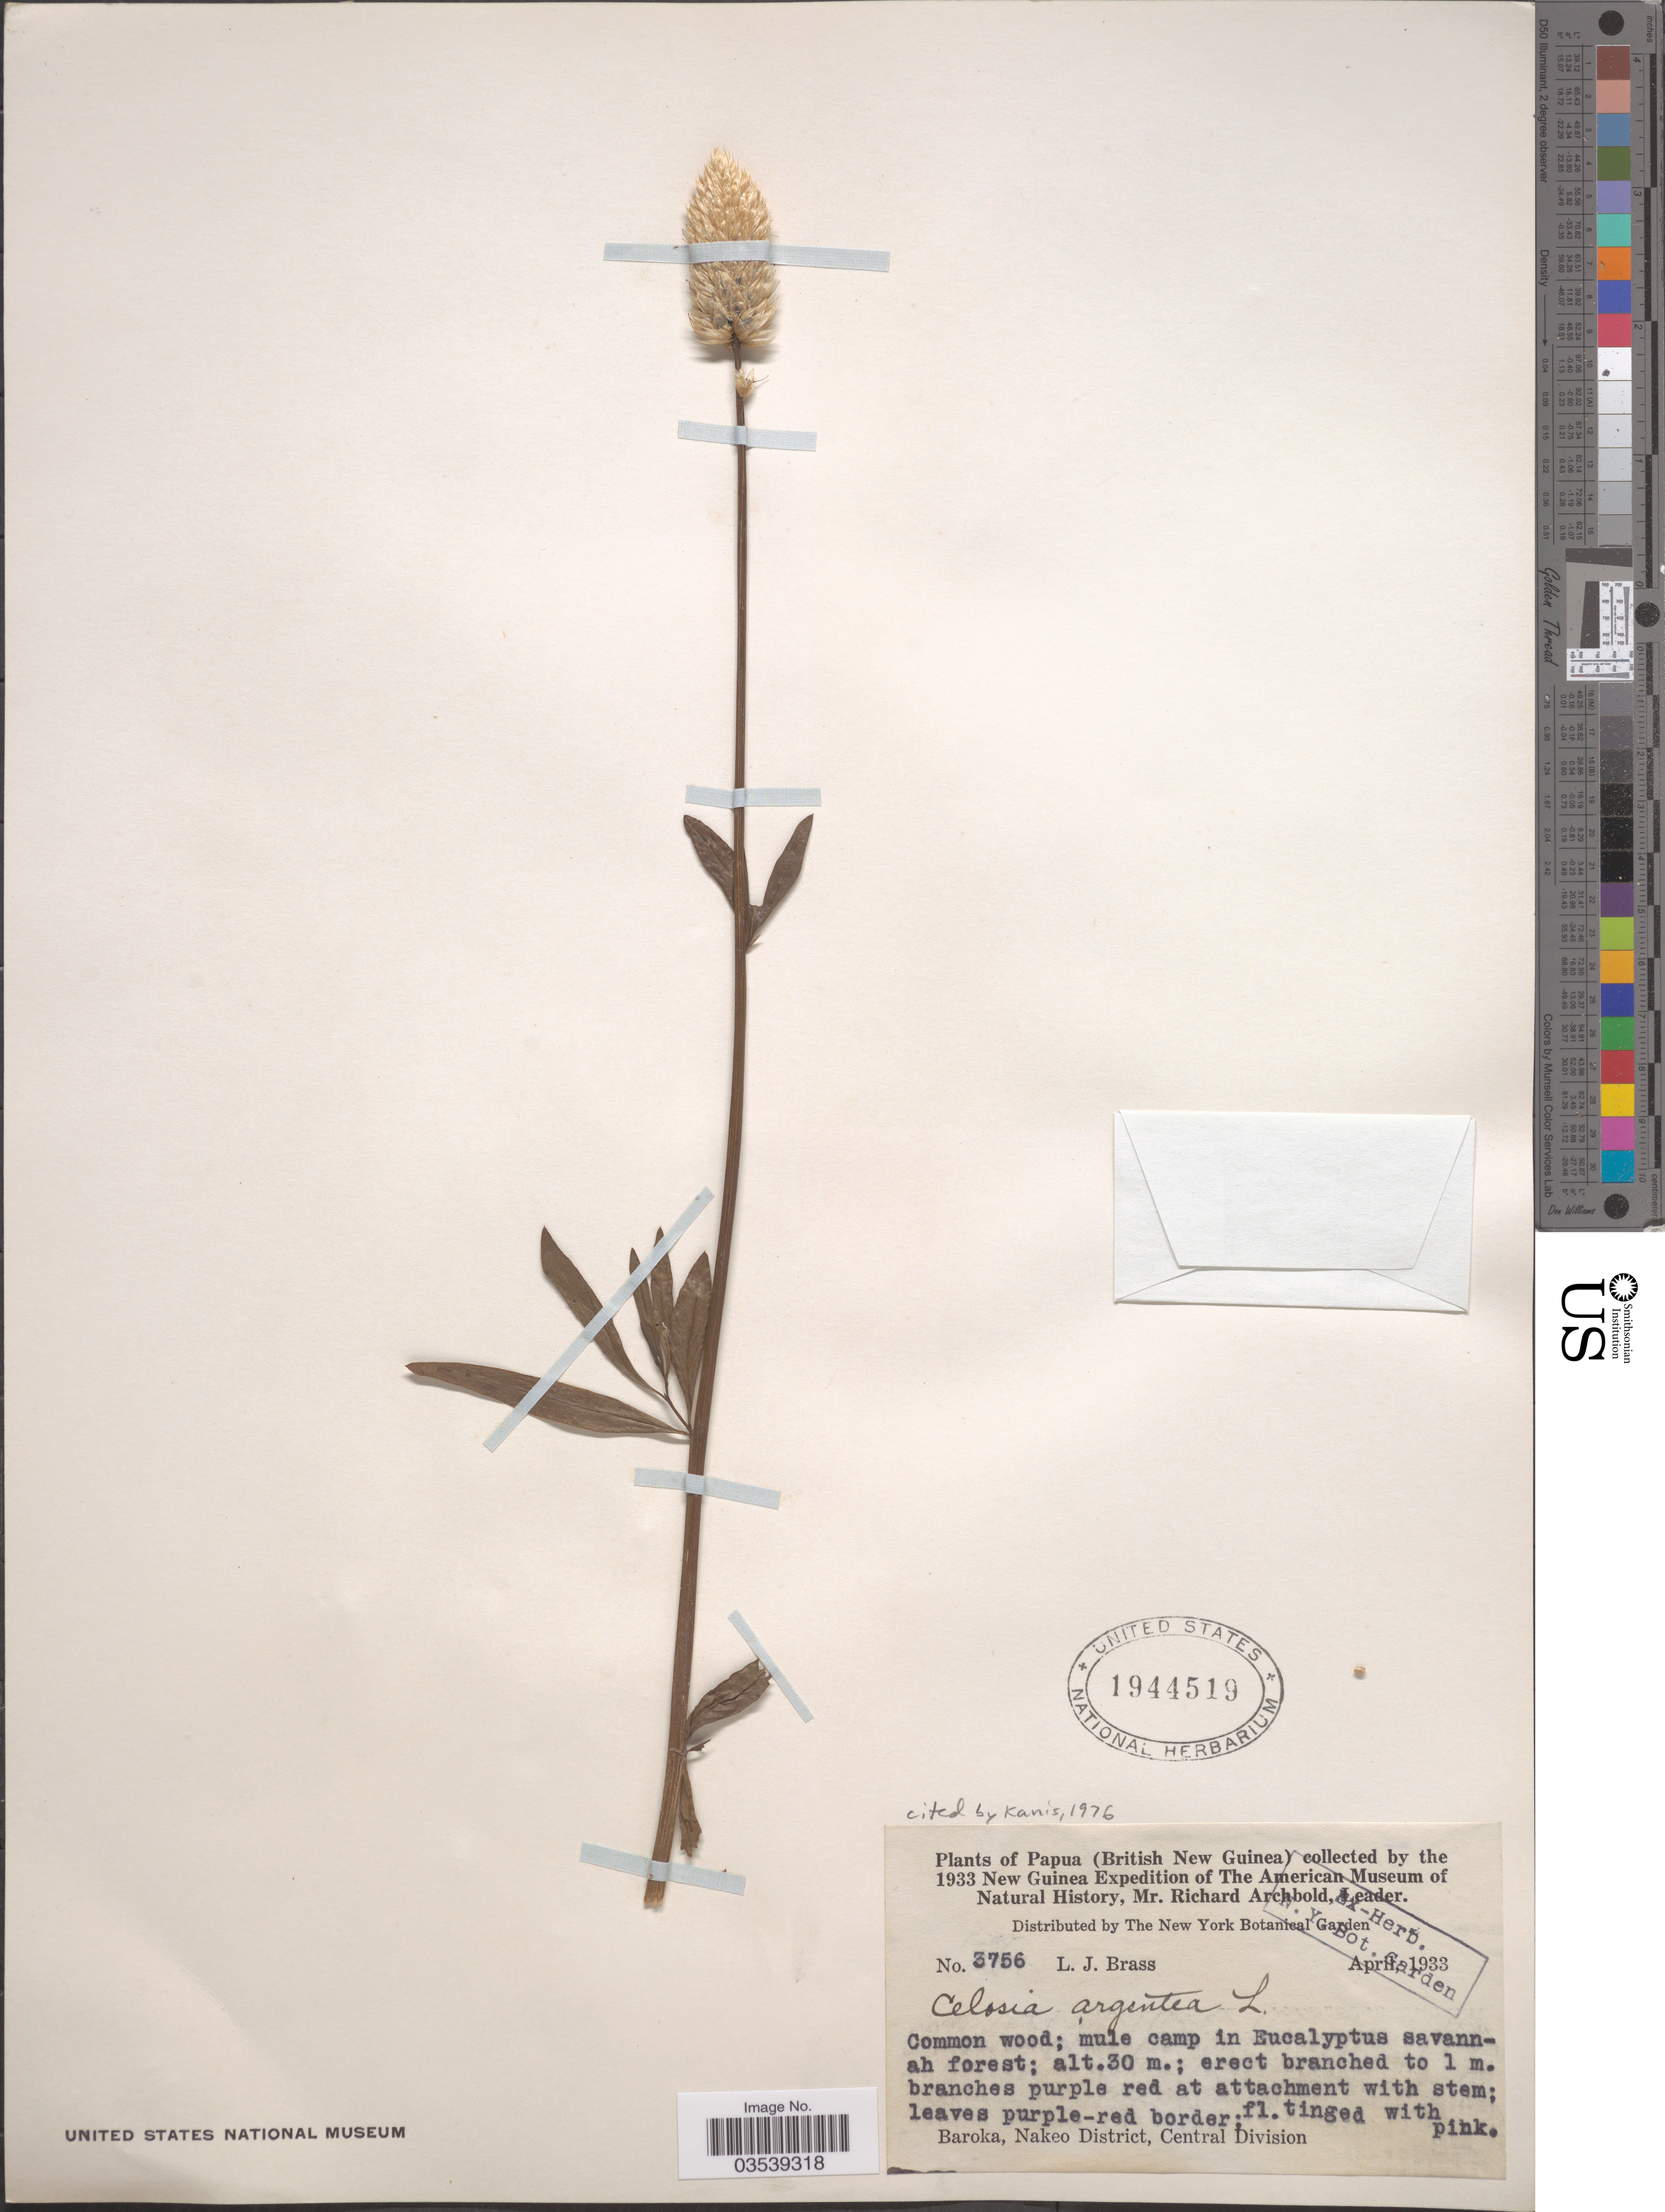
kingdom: Plantae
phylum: Tracheophyta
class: Magnoliopsida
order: Caryophyllales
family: Amaranthaceae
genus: Celosia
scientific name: Celosia argentea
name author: L.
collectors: L. J. Brass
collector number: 3756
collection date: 1933-04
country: Papua New Guinea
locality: Papua (British New Guinea). Baroka, Nakeo District, Central Division.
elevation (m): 30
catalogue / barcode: US 1944519